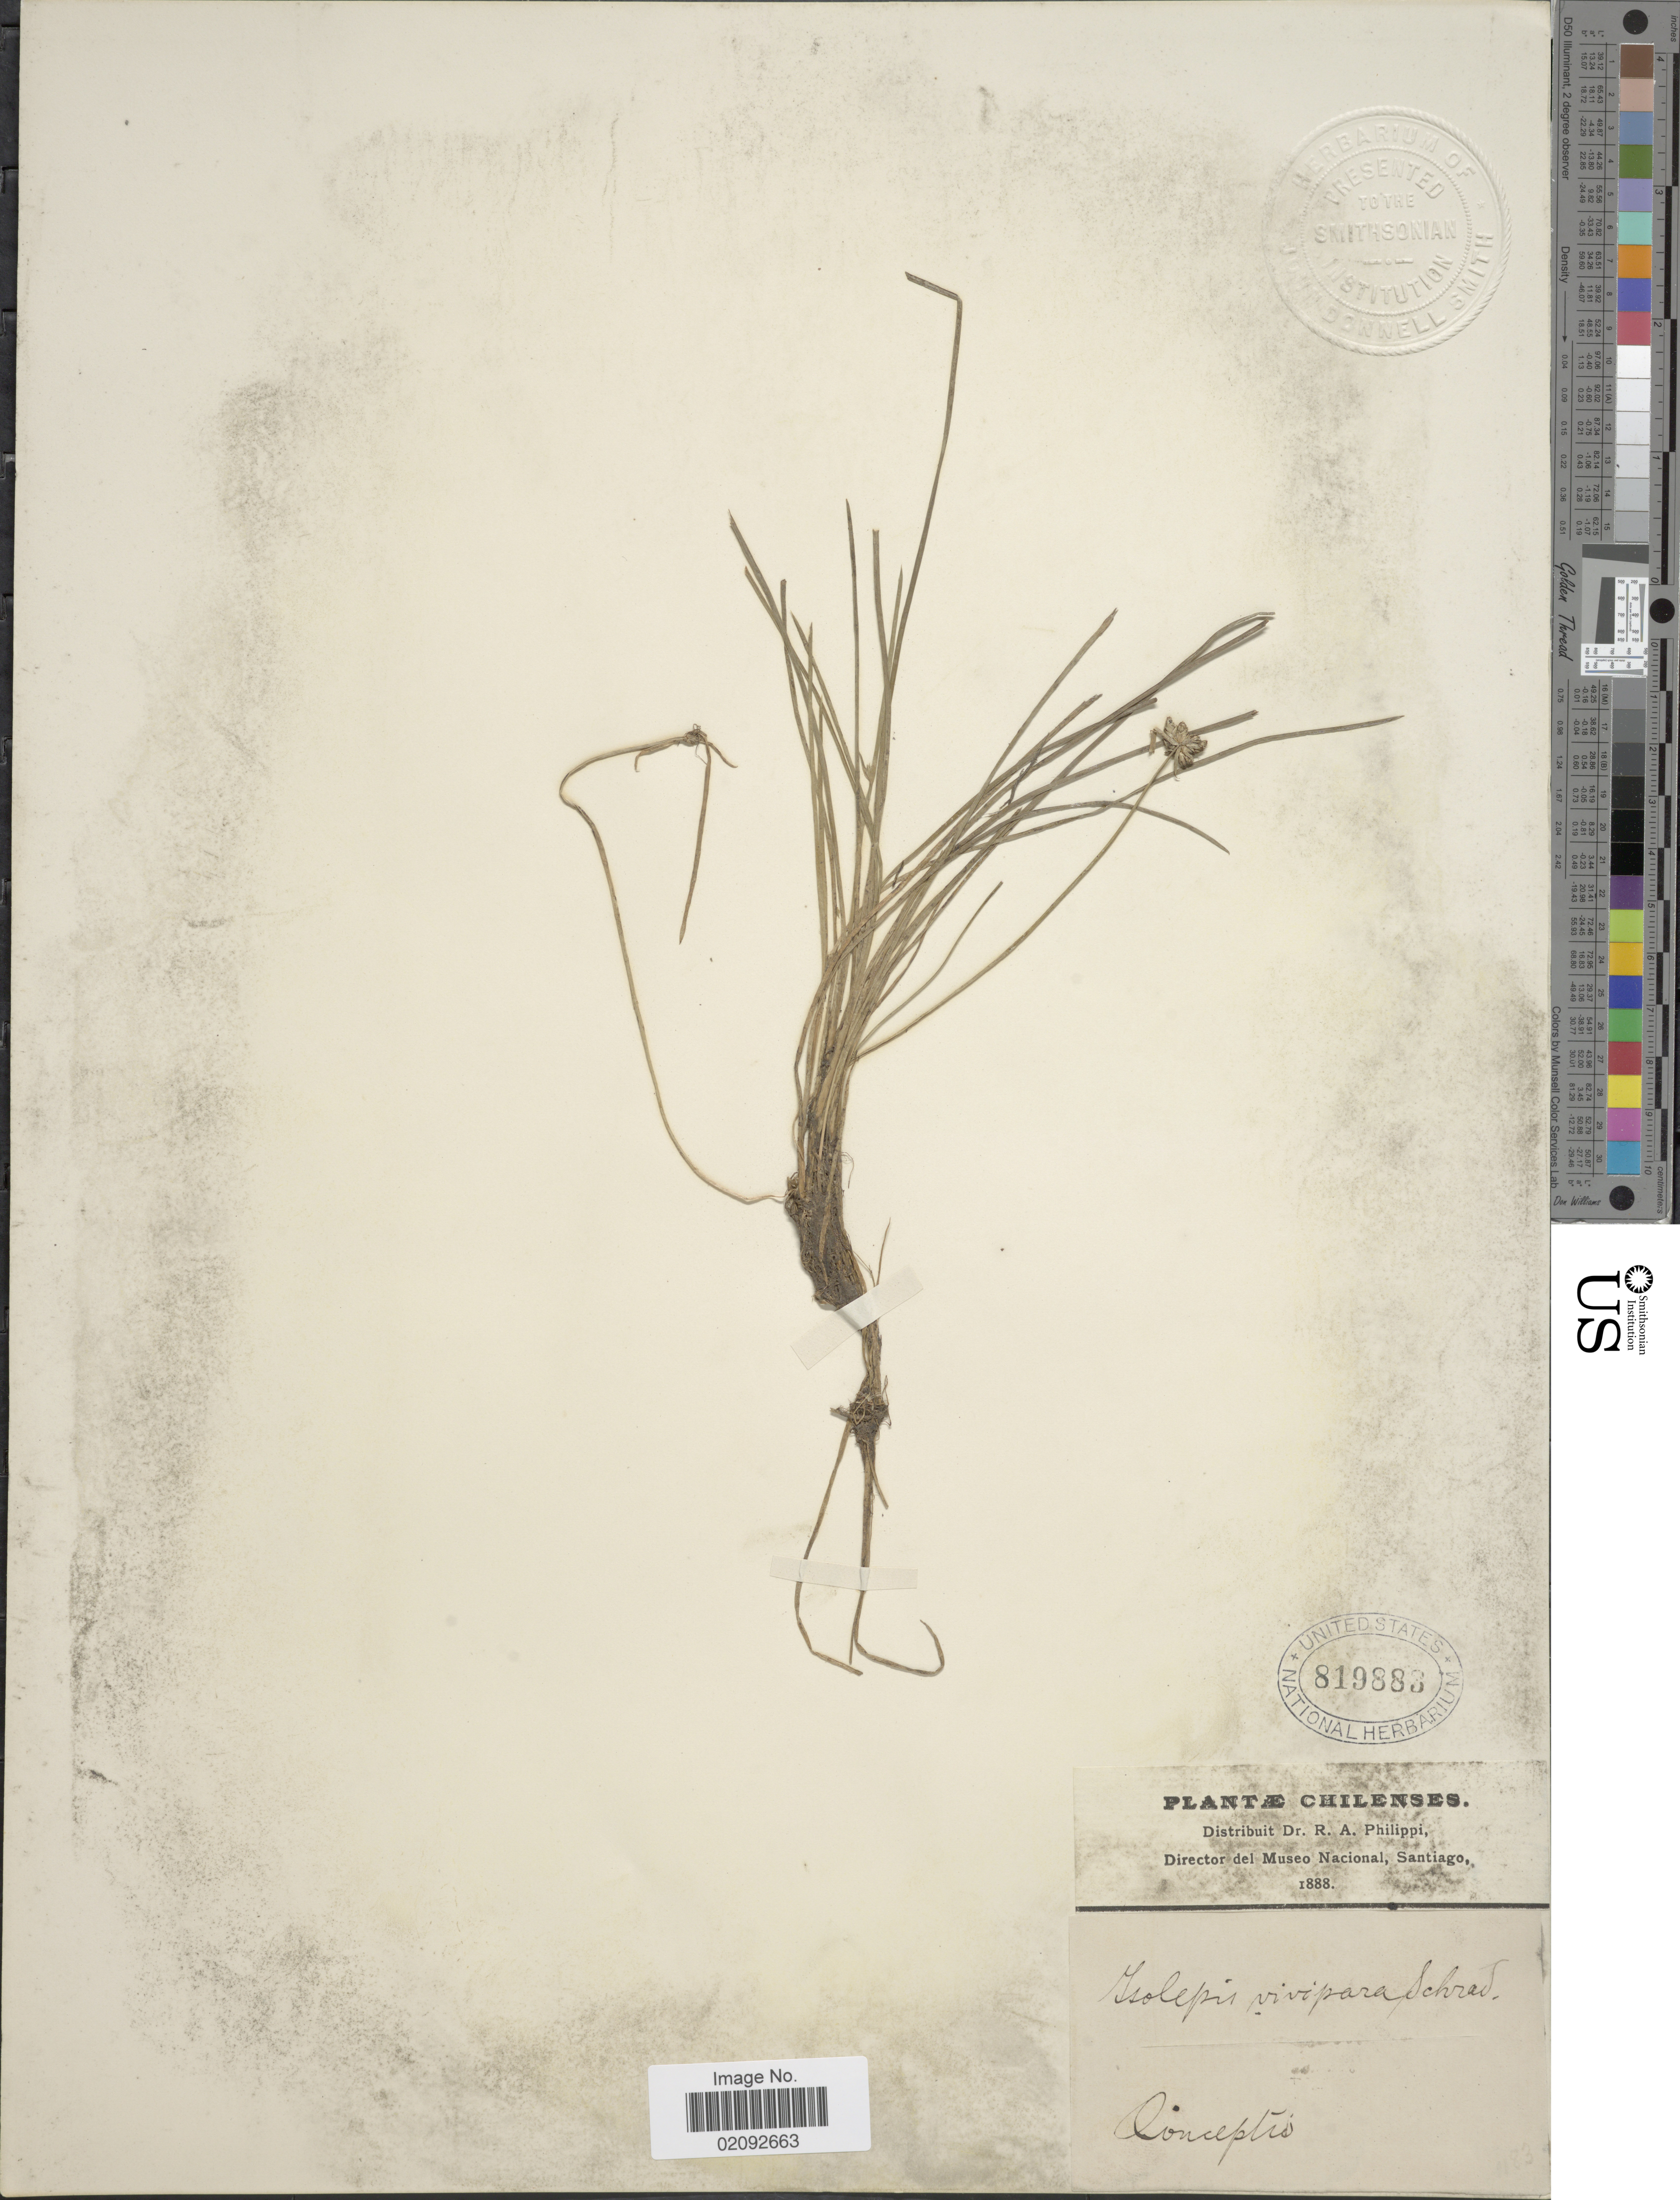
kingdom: Plantae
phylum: Tracheophyta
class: Liliopsida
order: Poales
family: Cyperaceae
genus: Isolepis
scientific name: Isolepis varians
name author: Steud.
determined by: Strong, Mark T., (BOT), Smithsonian Institution - National Museum of Natural History (UNITED STATES)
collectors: R. A. Philippi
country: Chile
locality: Conceptio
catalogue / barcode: US 819883